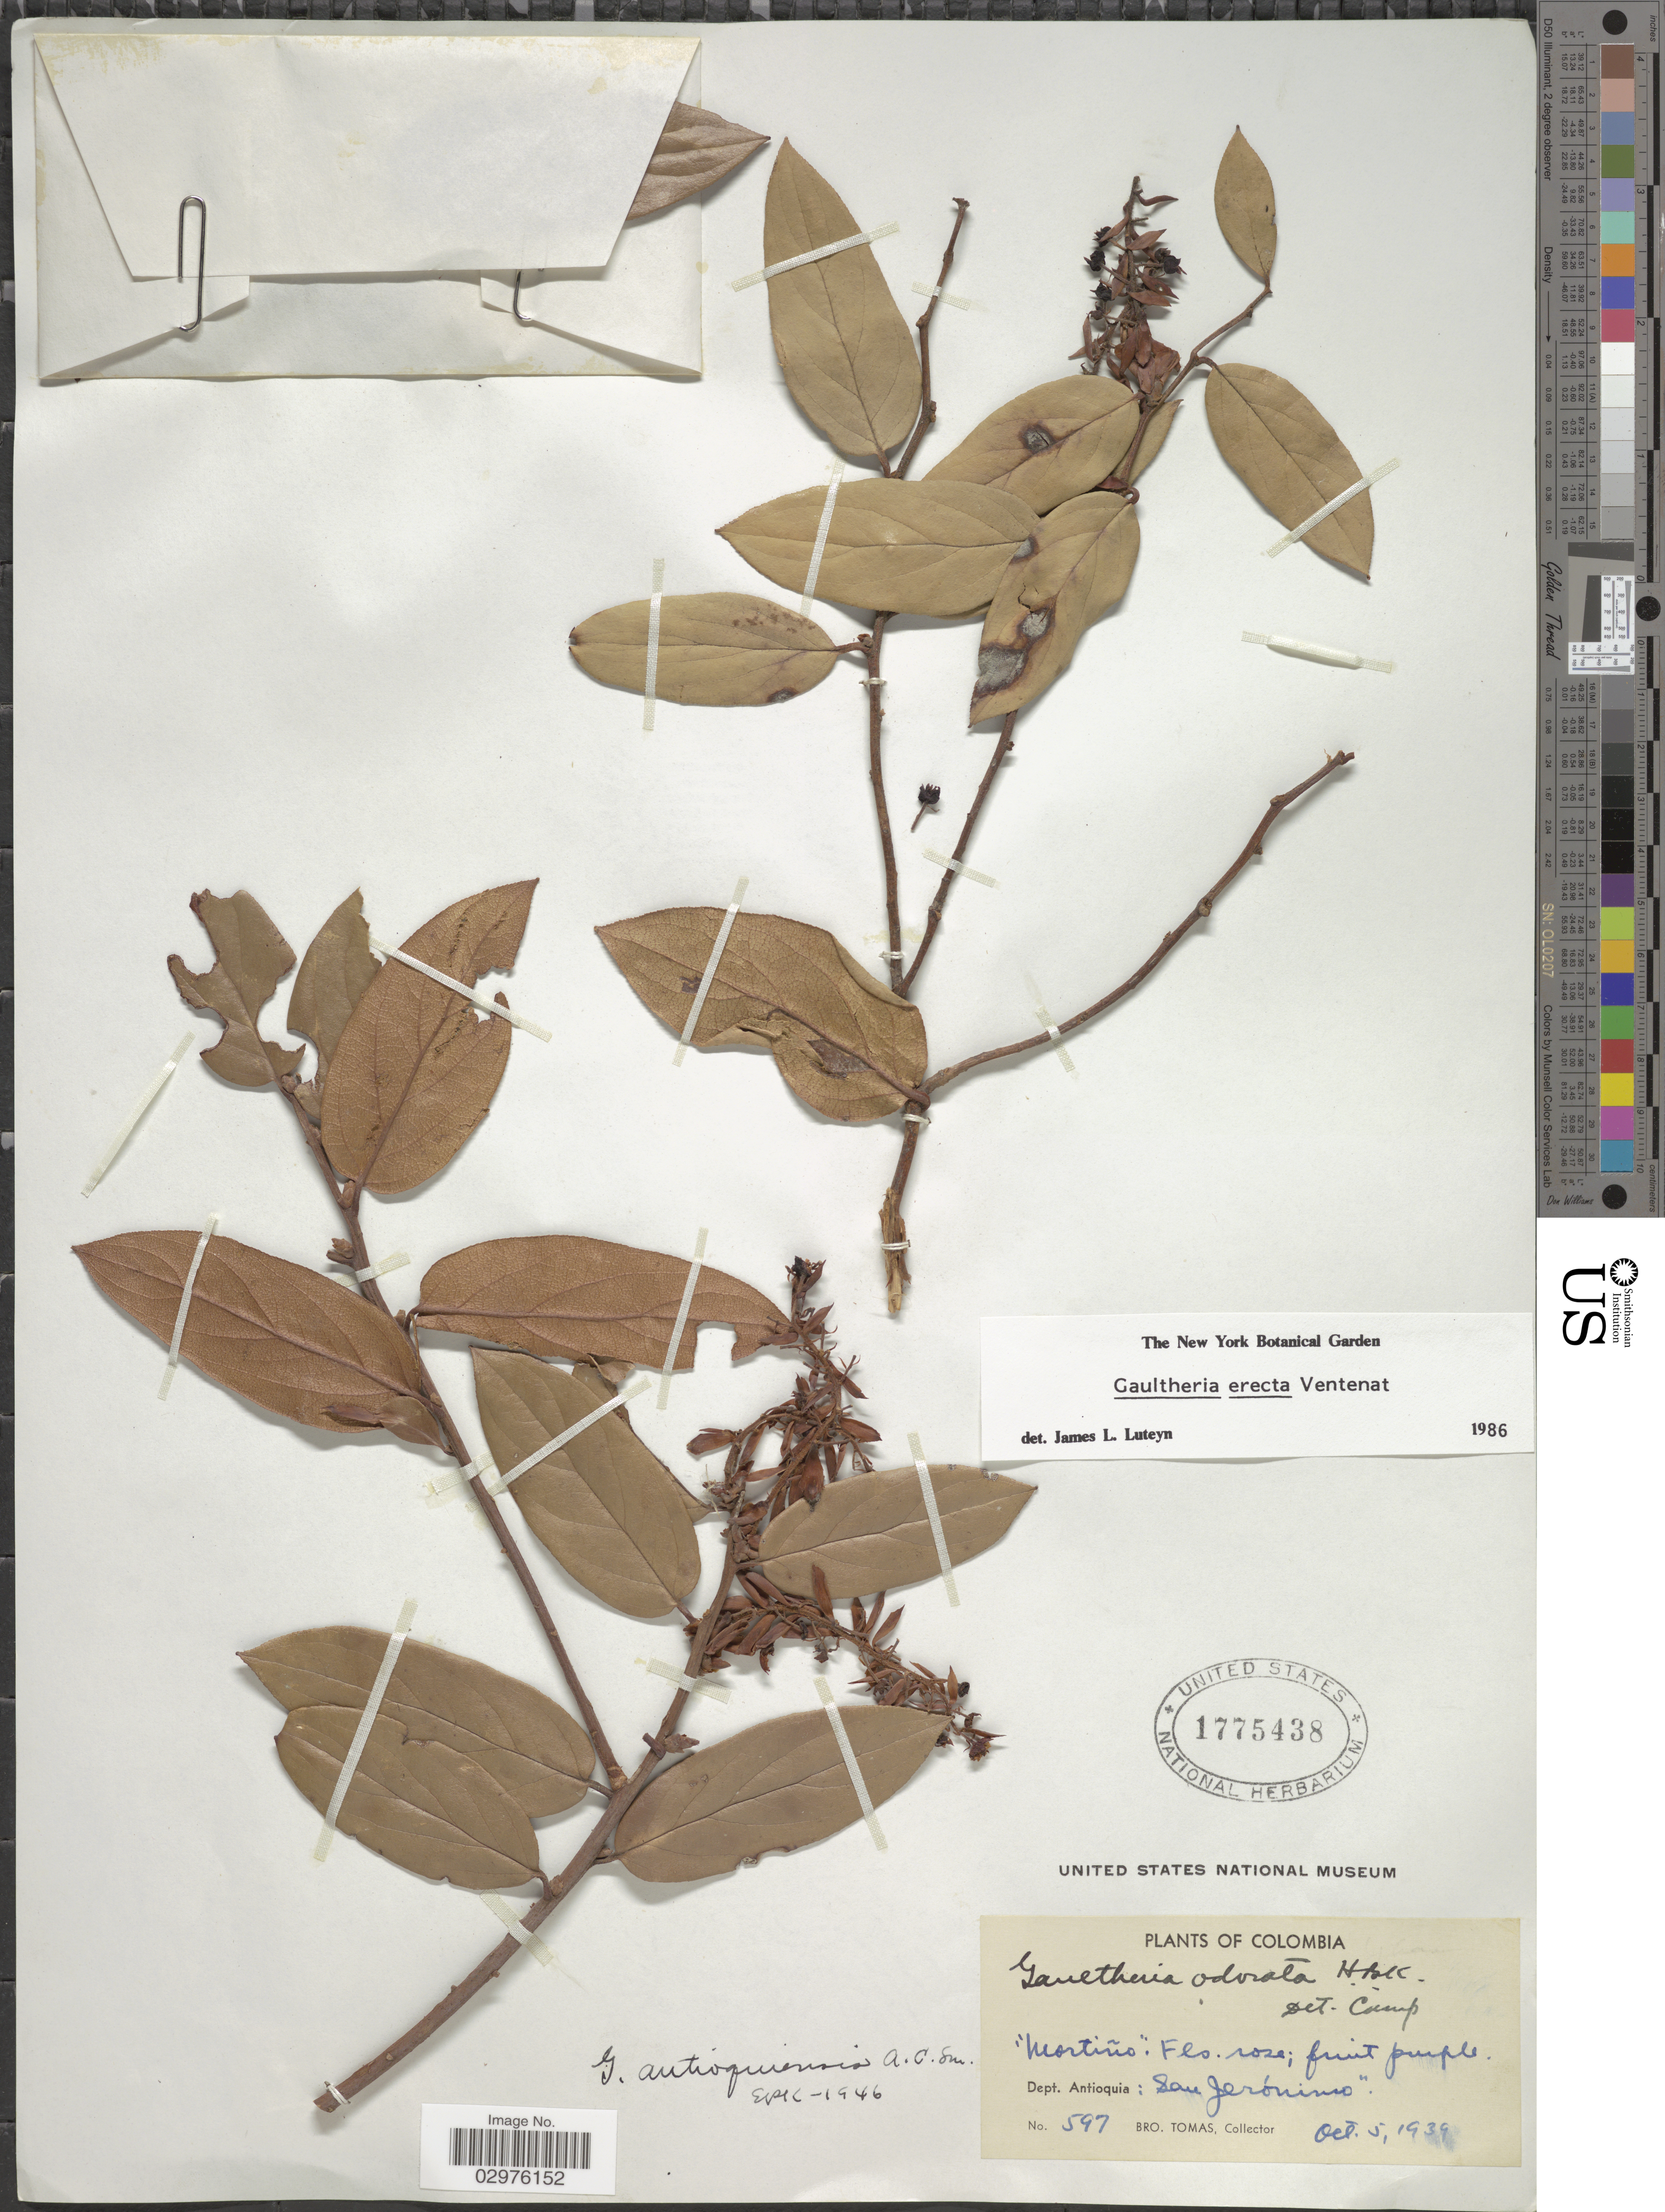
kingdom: Plantae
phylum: Tracheophyta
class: Magnoliopsida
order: Ericales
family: Ericaceae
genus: Gaultheria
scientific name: Gaultheria erecta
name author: Vent.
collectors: B. Tomas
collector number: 597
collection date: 1939-10-05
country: Colombia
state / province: Antioquia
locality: Dept. Antioquia: San Jerónimo.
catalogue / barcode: US 1775438